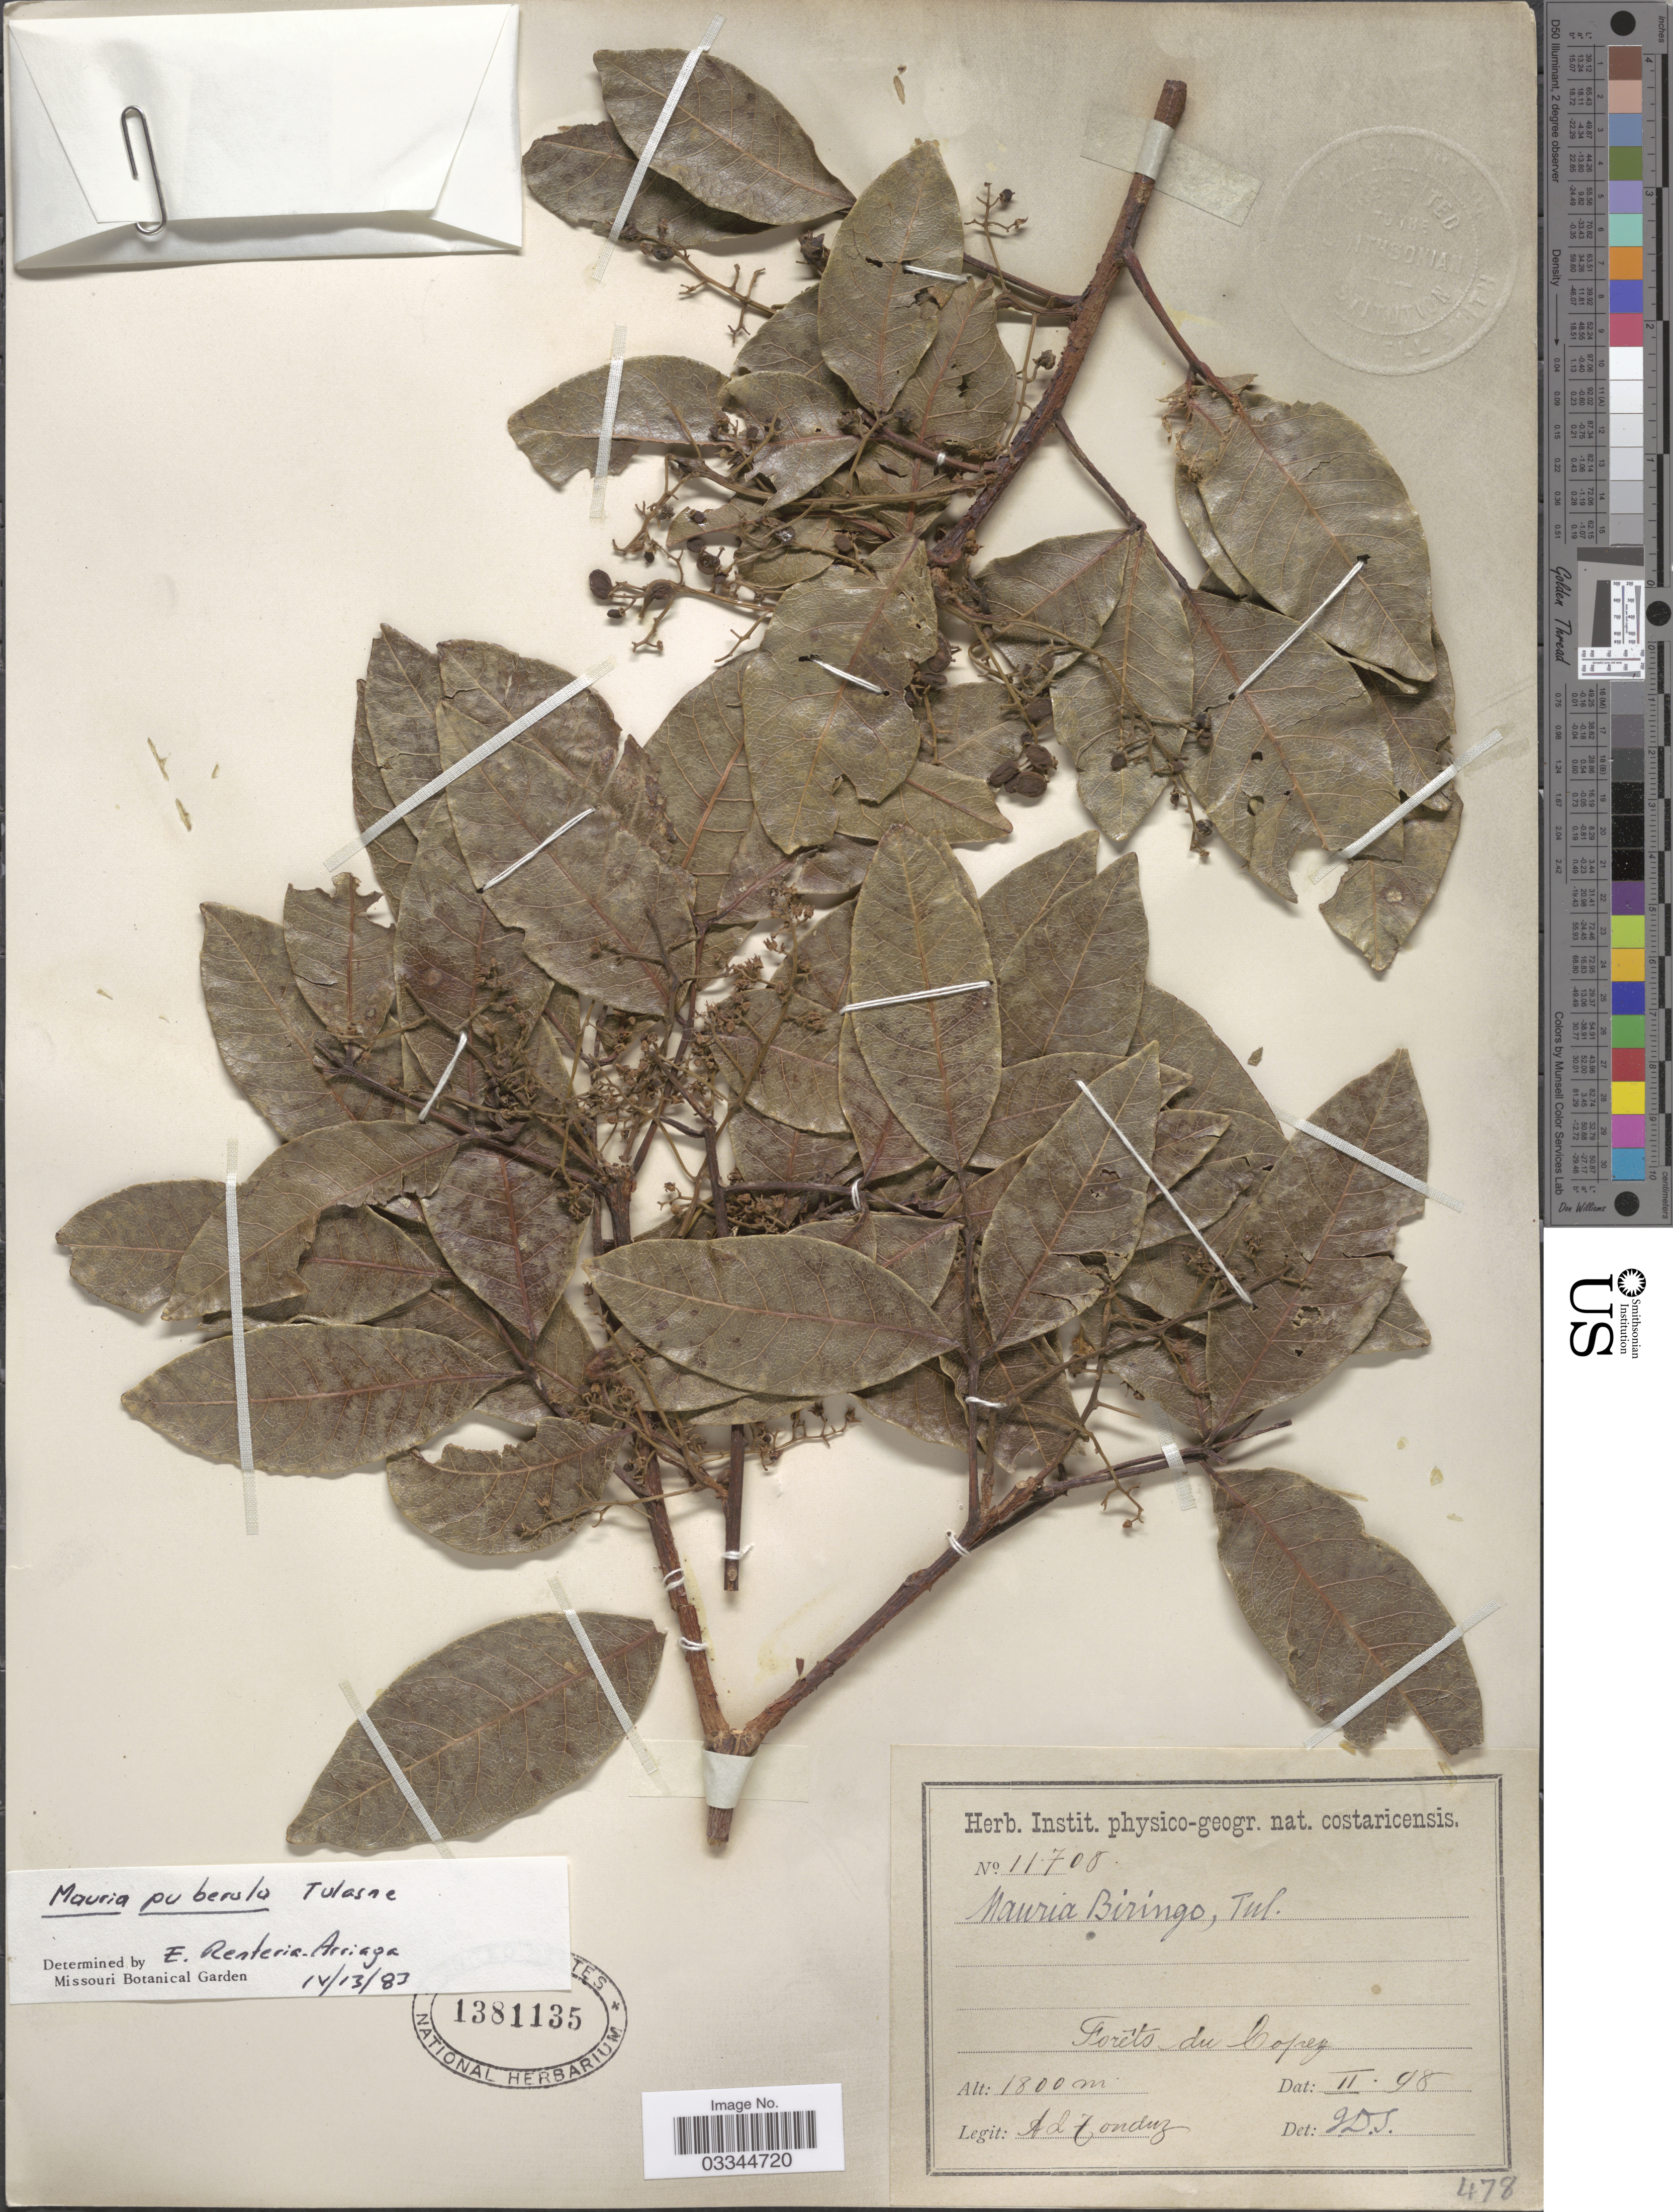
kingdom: Plantae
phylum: Tracheophyta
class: Magnoliopsida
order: Sapindales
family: Anacardiaceae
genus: Mauria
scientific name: Mauria puberula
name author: Tul.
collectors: A. Tonduz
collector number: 11708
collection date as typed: Transcribed d/m/y: /2/98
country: Costa Rica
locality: Forêts du Copey.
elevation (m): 1800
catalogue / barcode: US 1381135